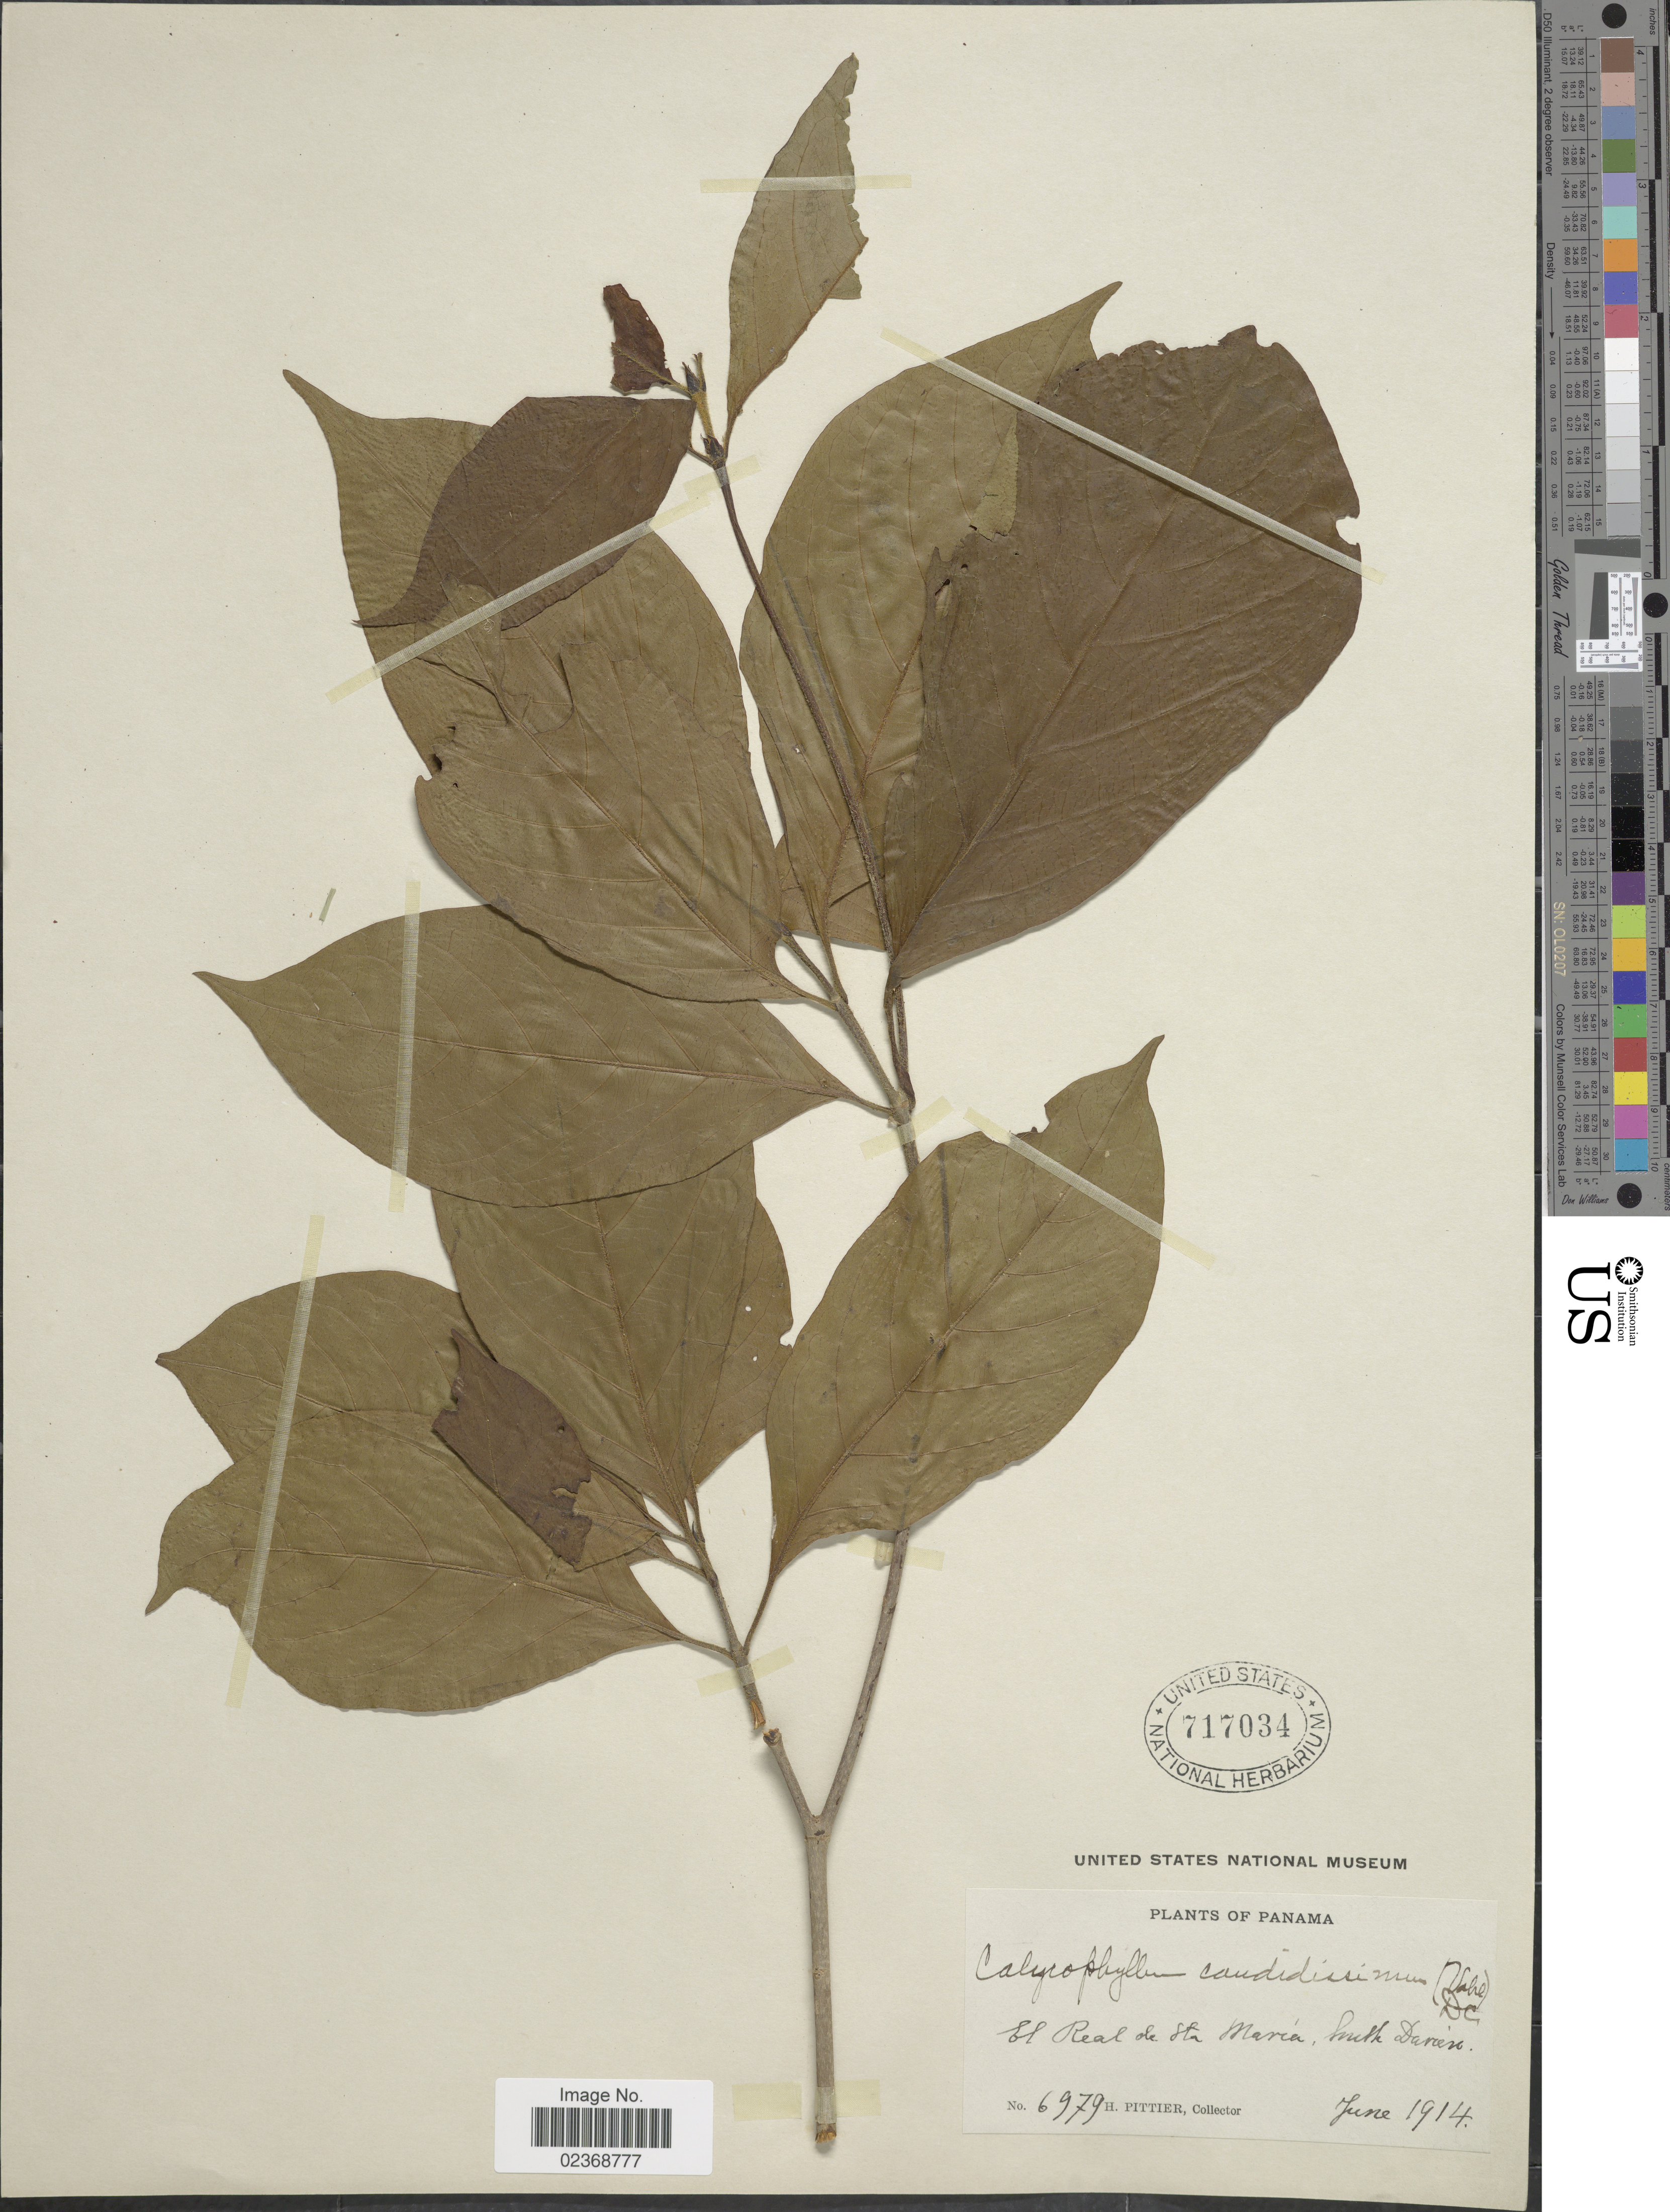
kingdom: Plantae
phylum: Tracheophyta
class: Magnoliopsida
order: Gentianales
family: Rubiaceae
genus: Calycophyllum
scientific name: Calycophyllum candidissimum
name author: (Vahl) DC.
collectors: H. F. Pittier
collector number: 6979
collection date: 1914-06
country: Panama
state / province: Darién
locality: El Real de Sta Maria, South Darien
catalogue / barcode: US 717034